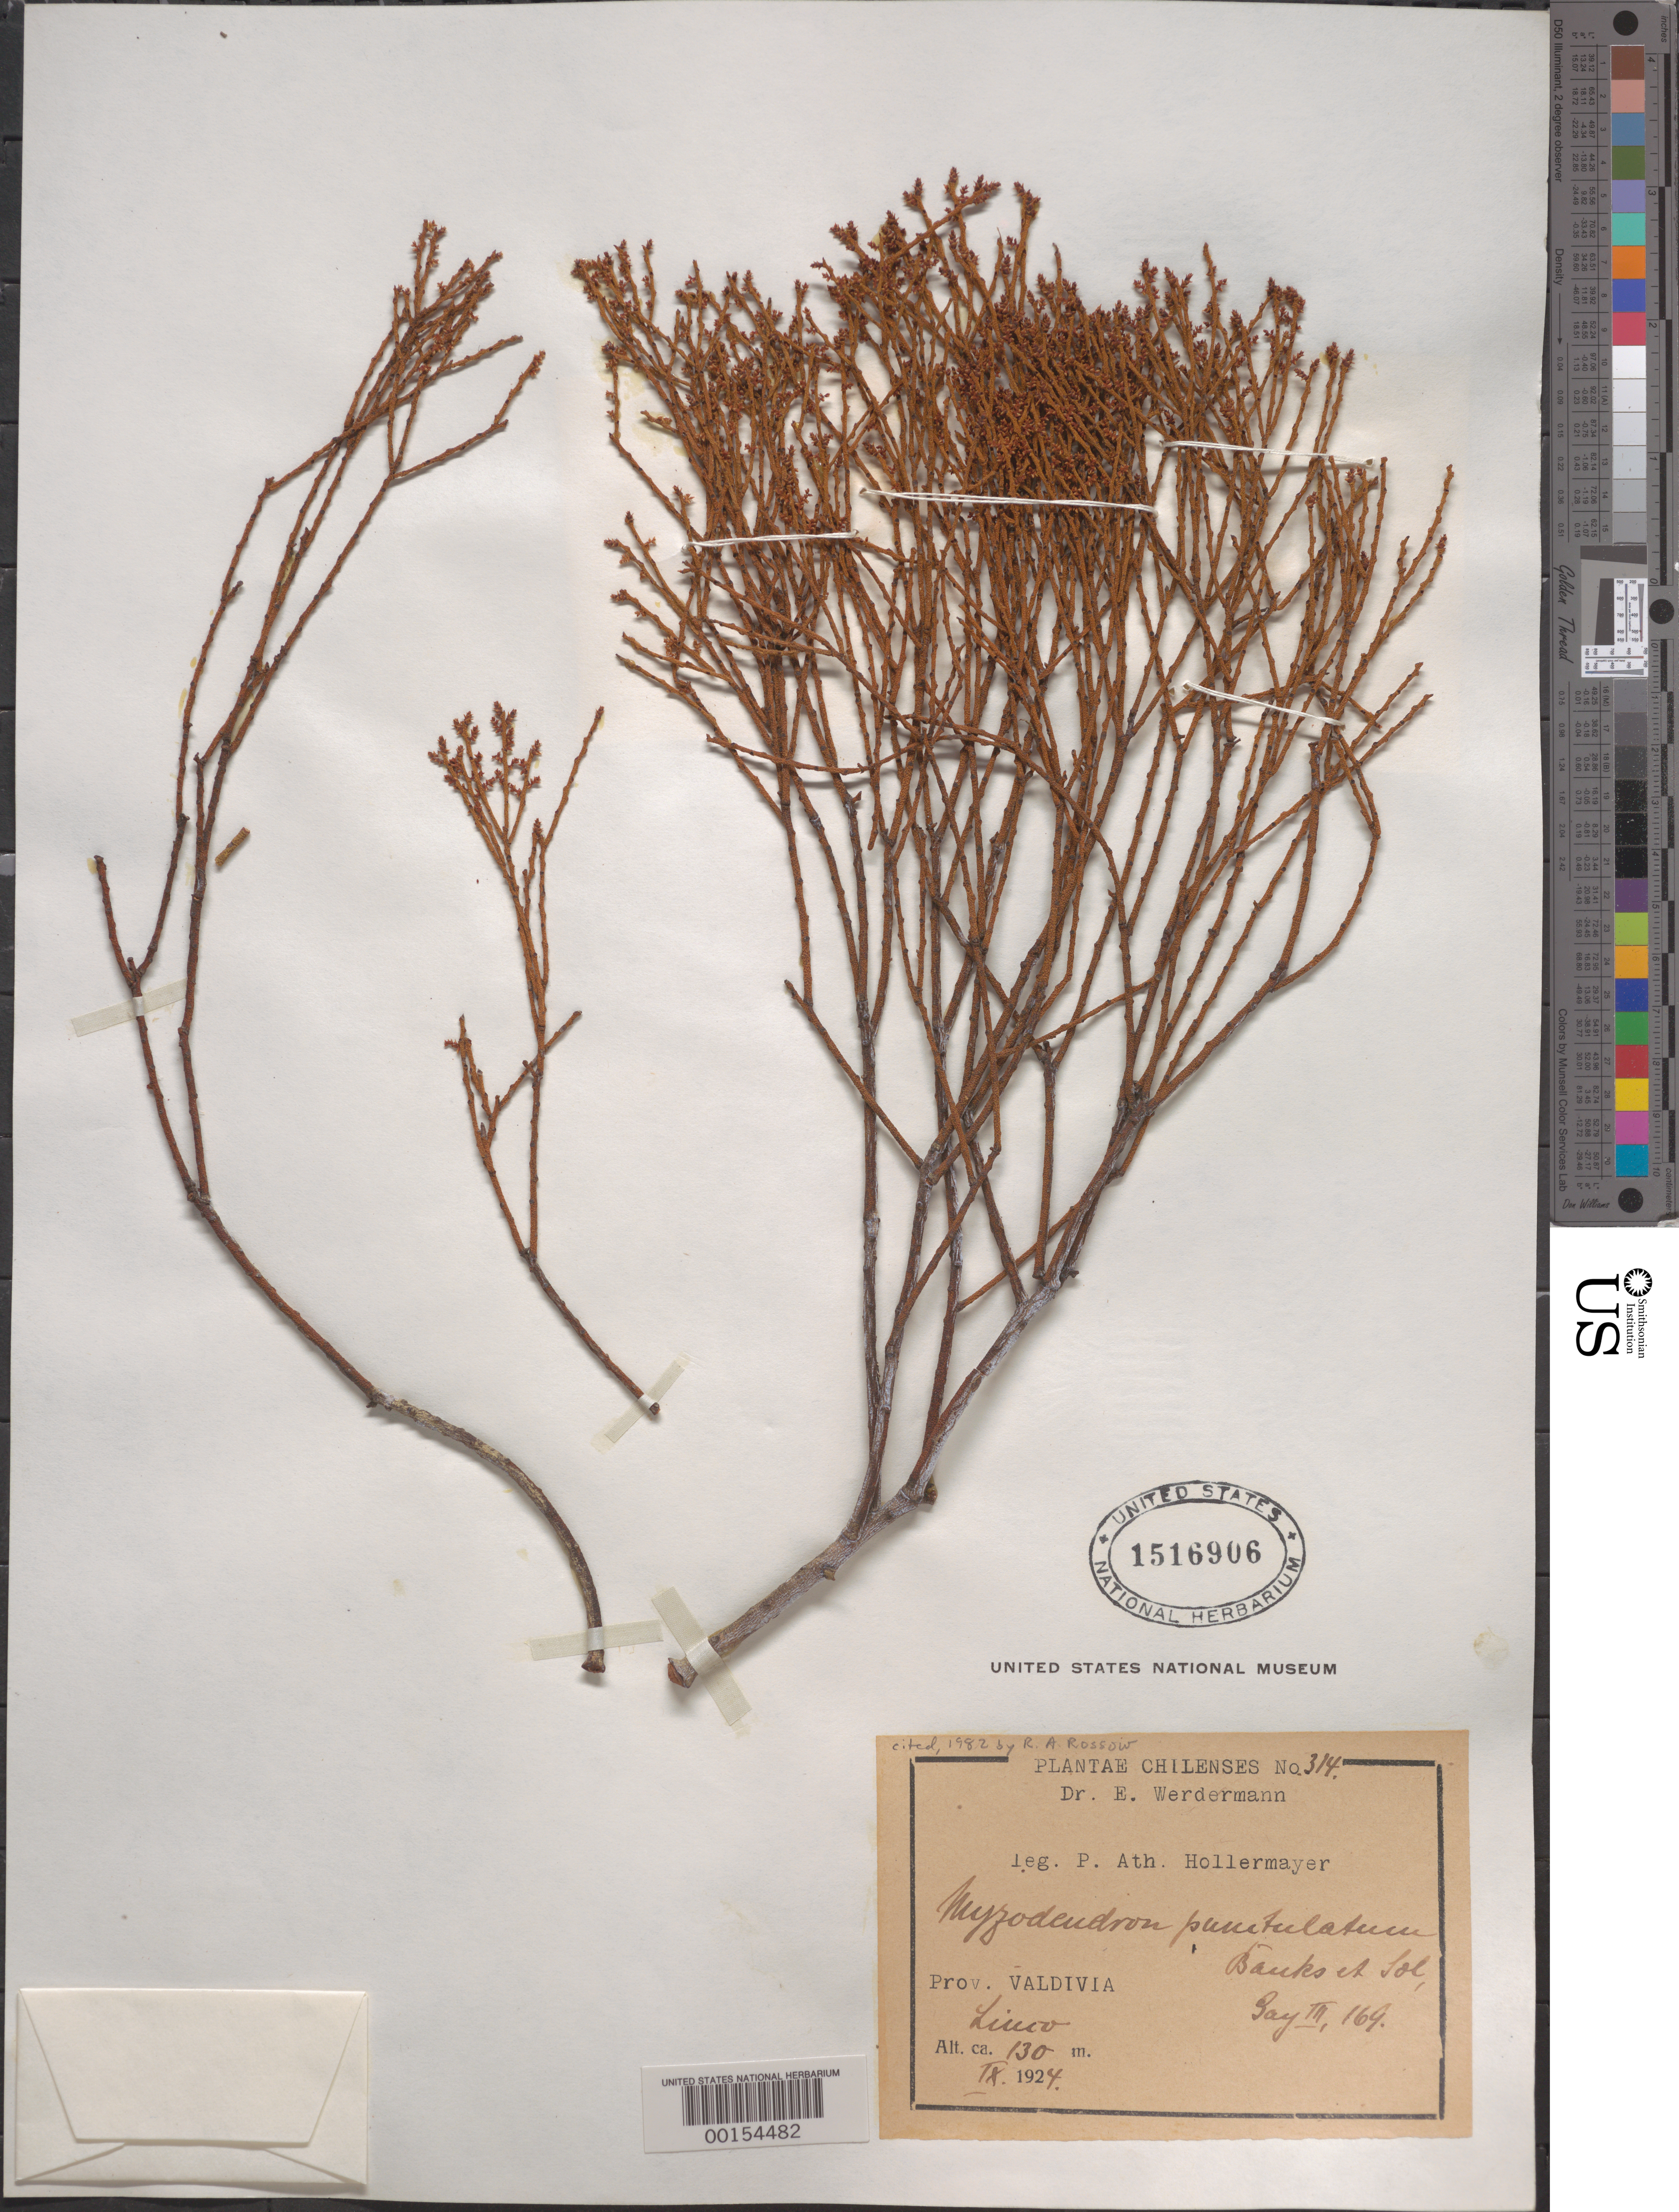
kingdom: Plantae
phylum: Tracheophyta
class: Magnoliopsida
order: Santalales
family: Misodendraceae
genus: Misodendrum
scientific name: Misodendrum punctulatum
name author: Sol. ex DC.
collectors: P. Hollermayer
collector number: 314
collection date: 1924-09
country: Chile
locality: Prov. Valdivia. Linco [interpreted].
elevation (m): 130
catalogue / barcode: US 1516906